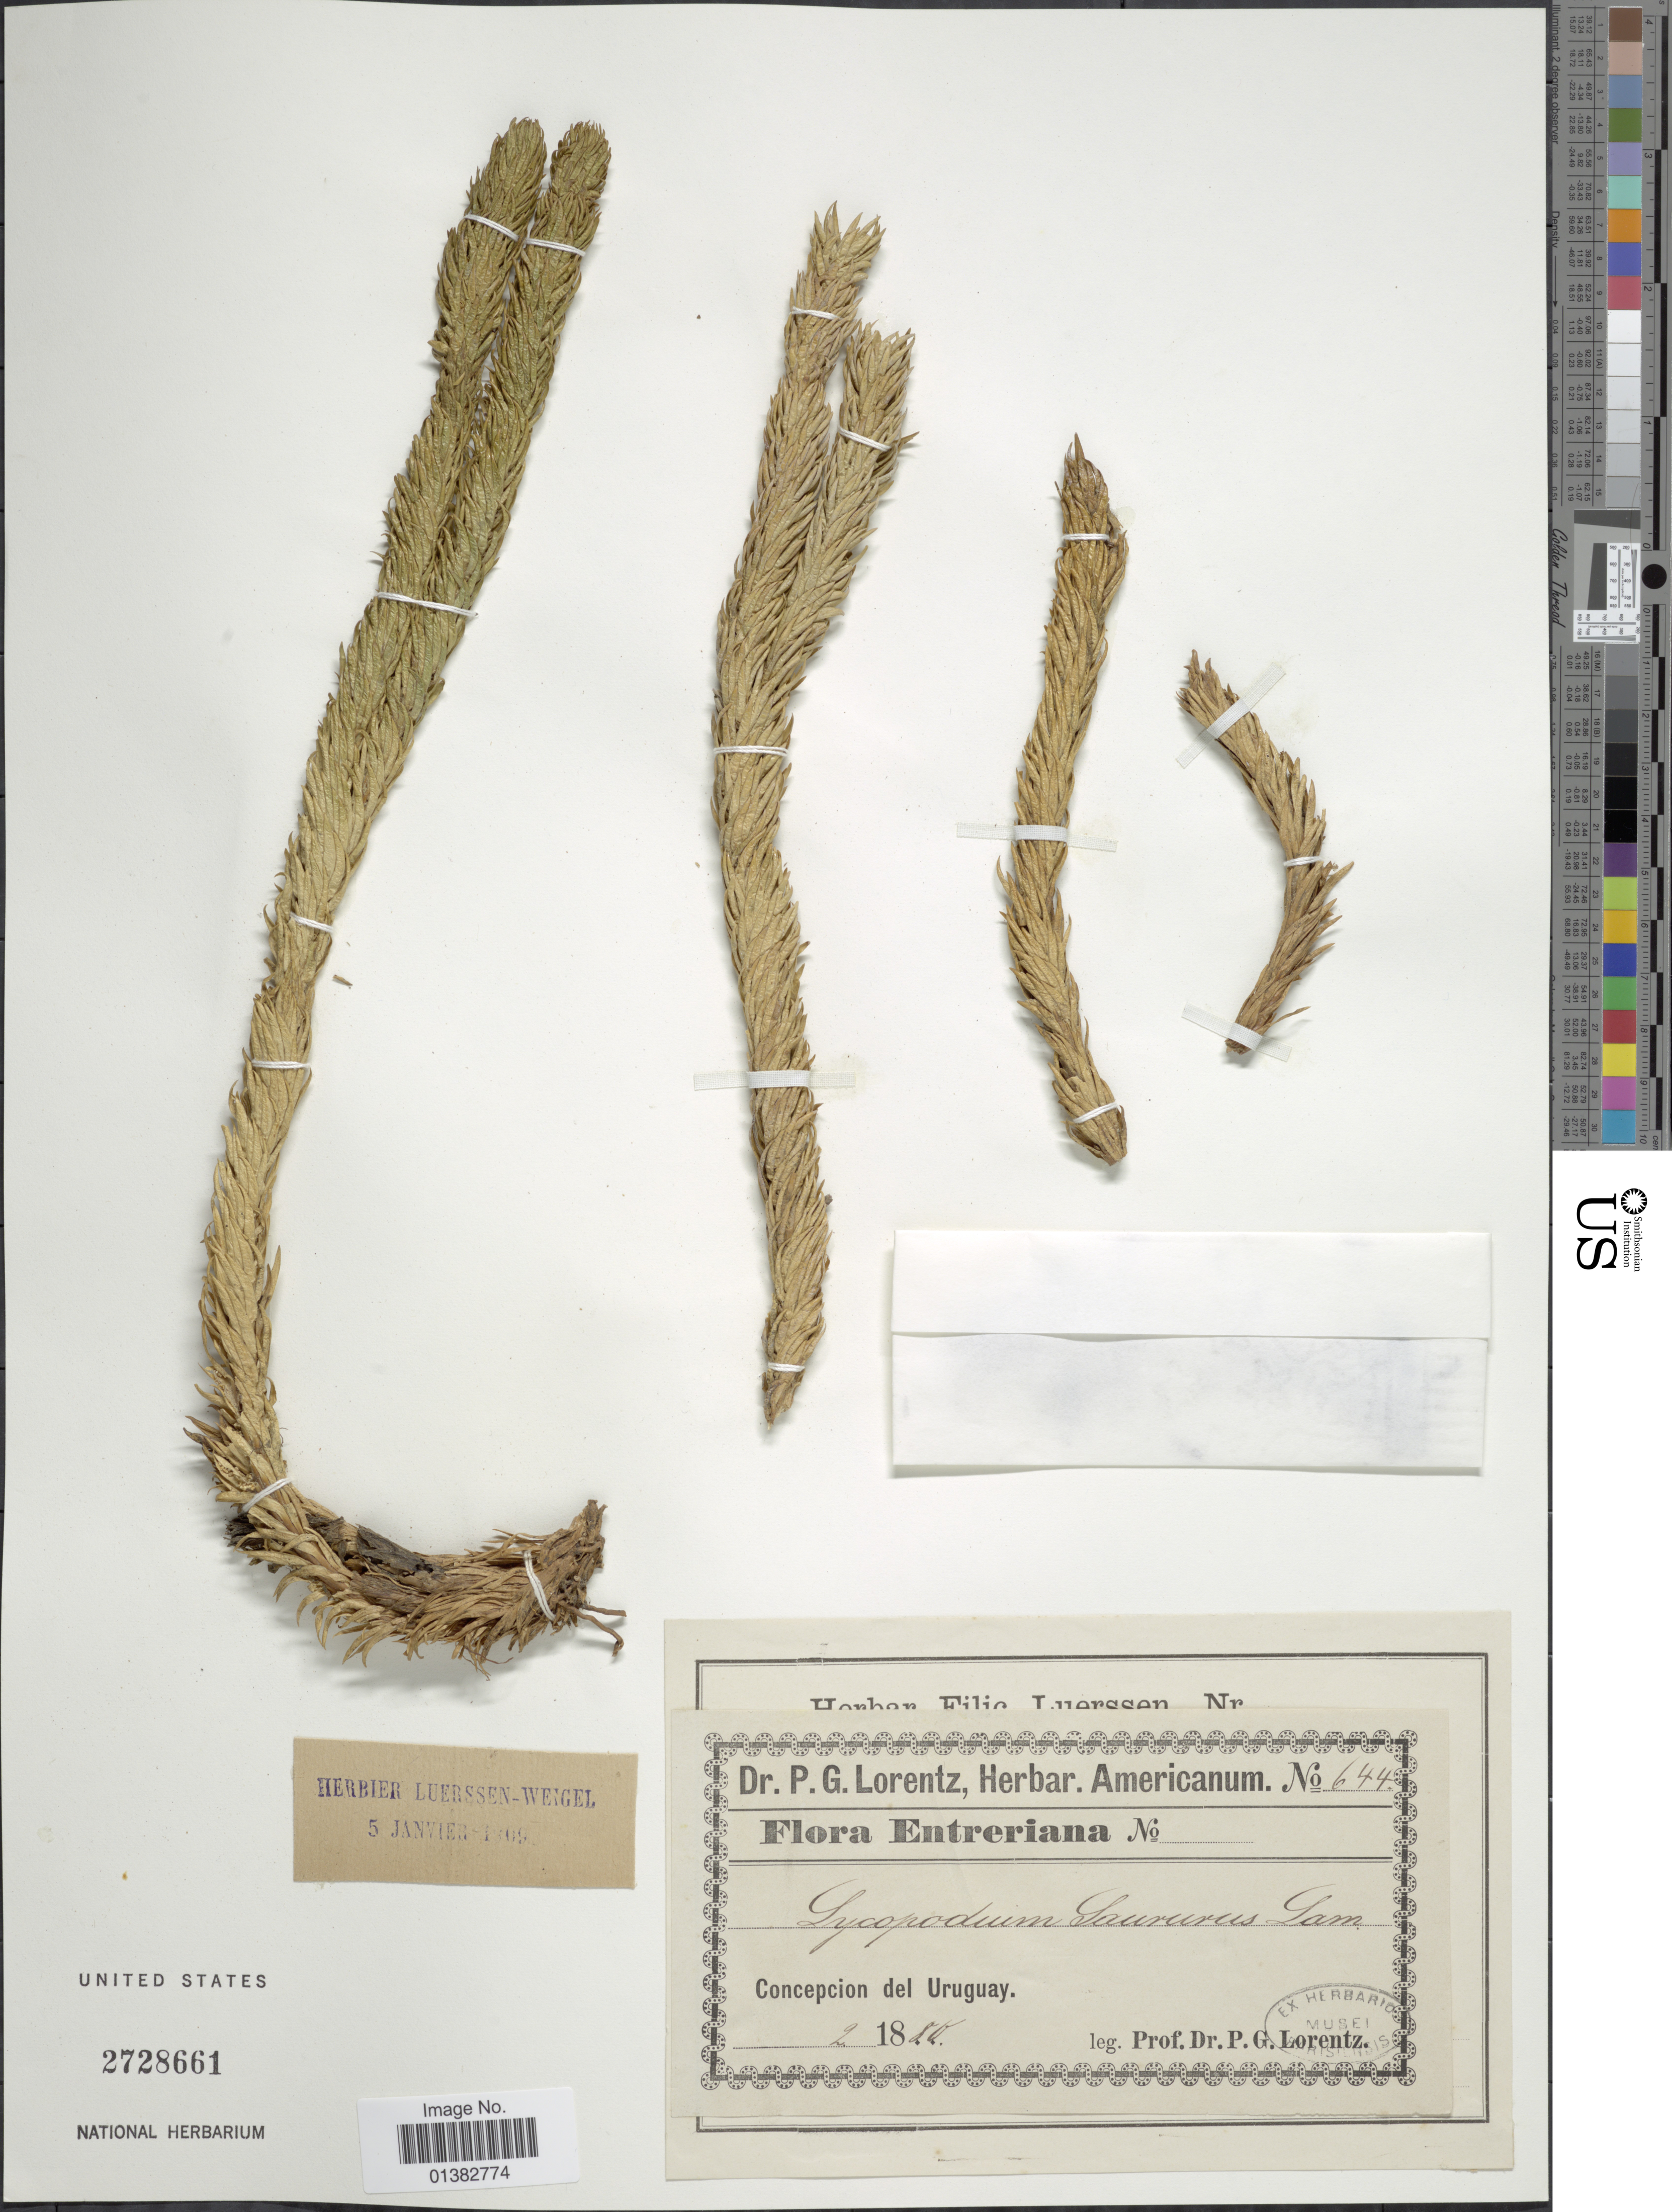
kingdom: Plantae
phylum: Tracheophyta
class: Lycopodiopsida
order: Lycopodiales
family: Lycopodiaceae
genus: Phlegmariurus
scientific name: Phlegmariurus saururus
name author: (Lam.) B. Øllg.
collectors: P. G. Lorentz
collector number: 644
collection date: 1880-02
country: Uruguay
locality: Flora Enteriana, Concepcion del Uruguay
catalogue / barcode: US 2728661